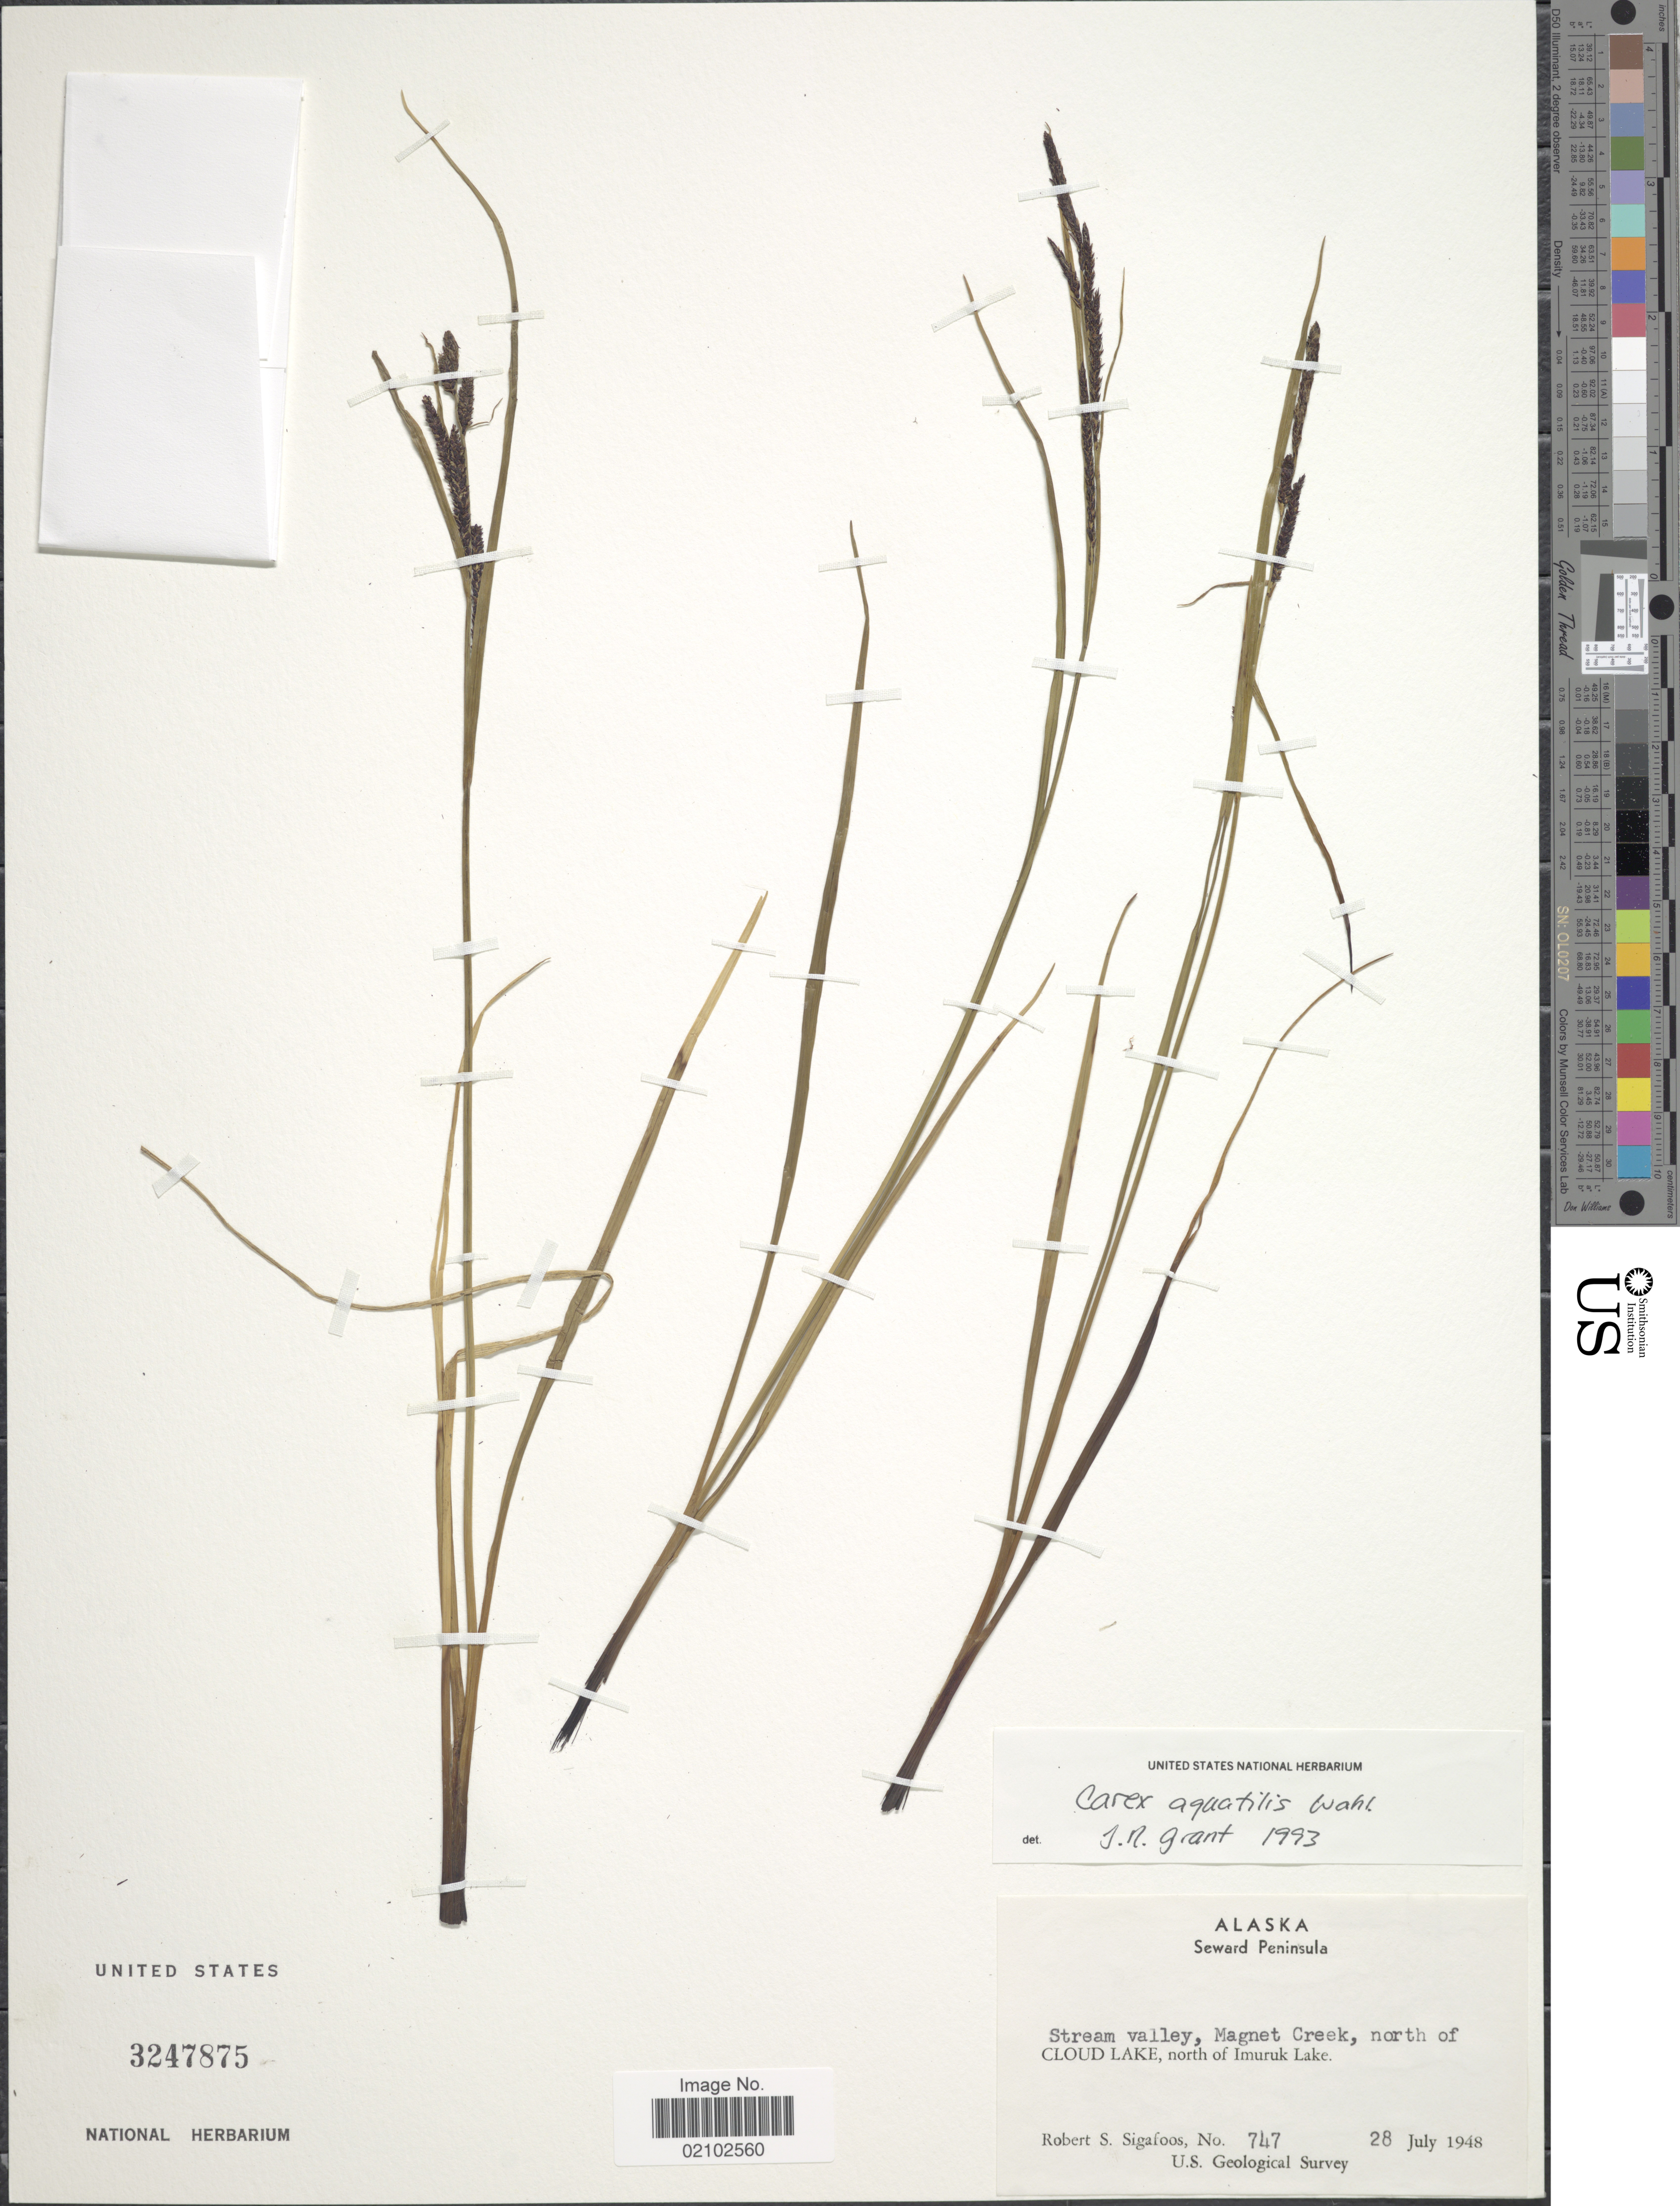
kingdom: Plantae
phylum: Tracheophyta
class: Liliopsida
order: Poales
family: Cyperaceae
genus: Carex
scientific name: Carex aquatilis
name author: Wahlenb.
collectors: R. Sigafoos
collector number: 747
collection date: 1948-07-28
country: United States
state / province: Alaska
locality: Seward Peninsula, Stream valley, Magnet Creek, north of Cloud Lake, north of Imuruk Lake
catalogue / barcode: US 3247875